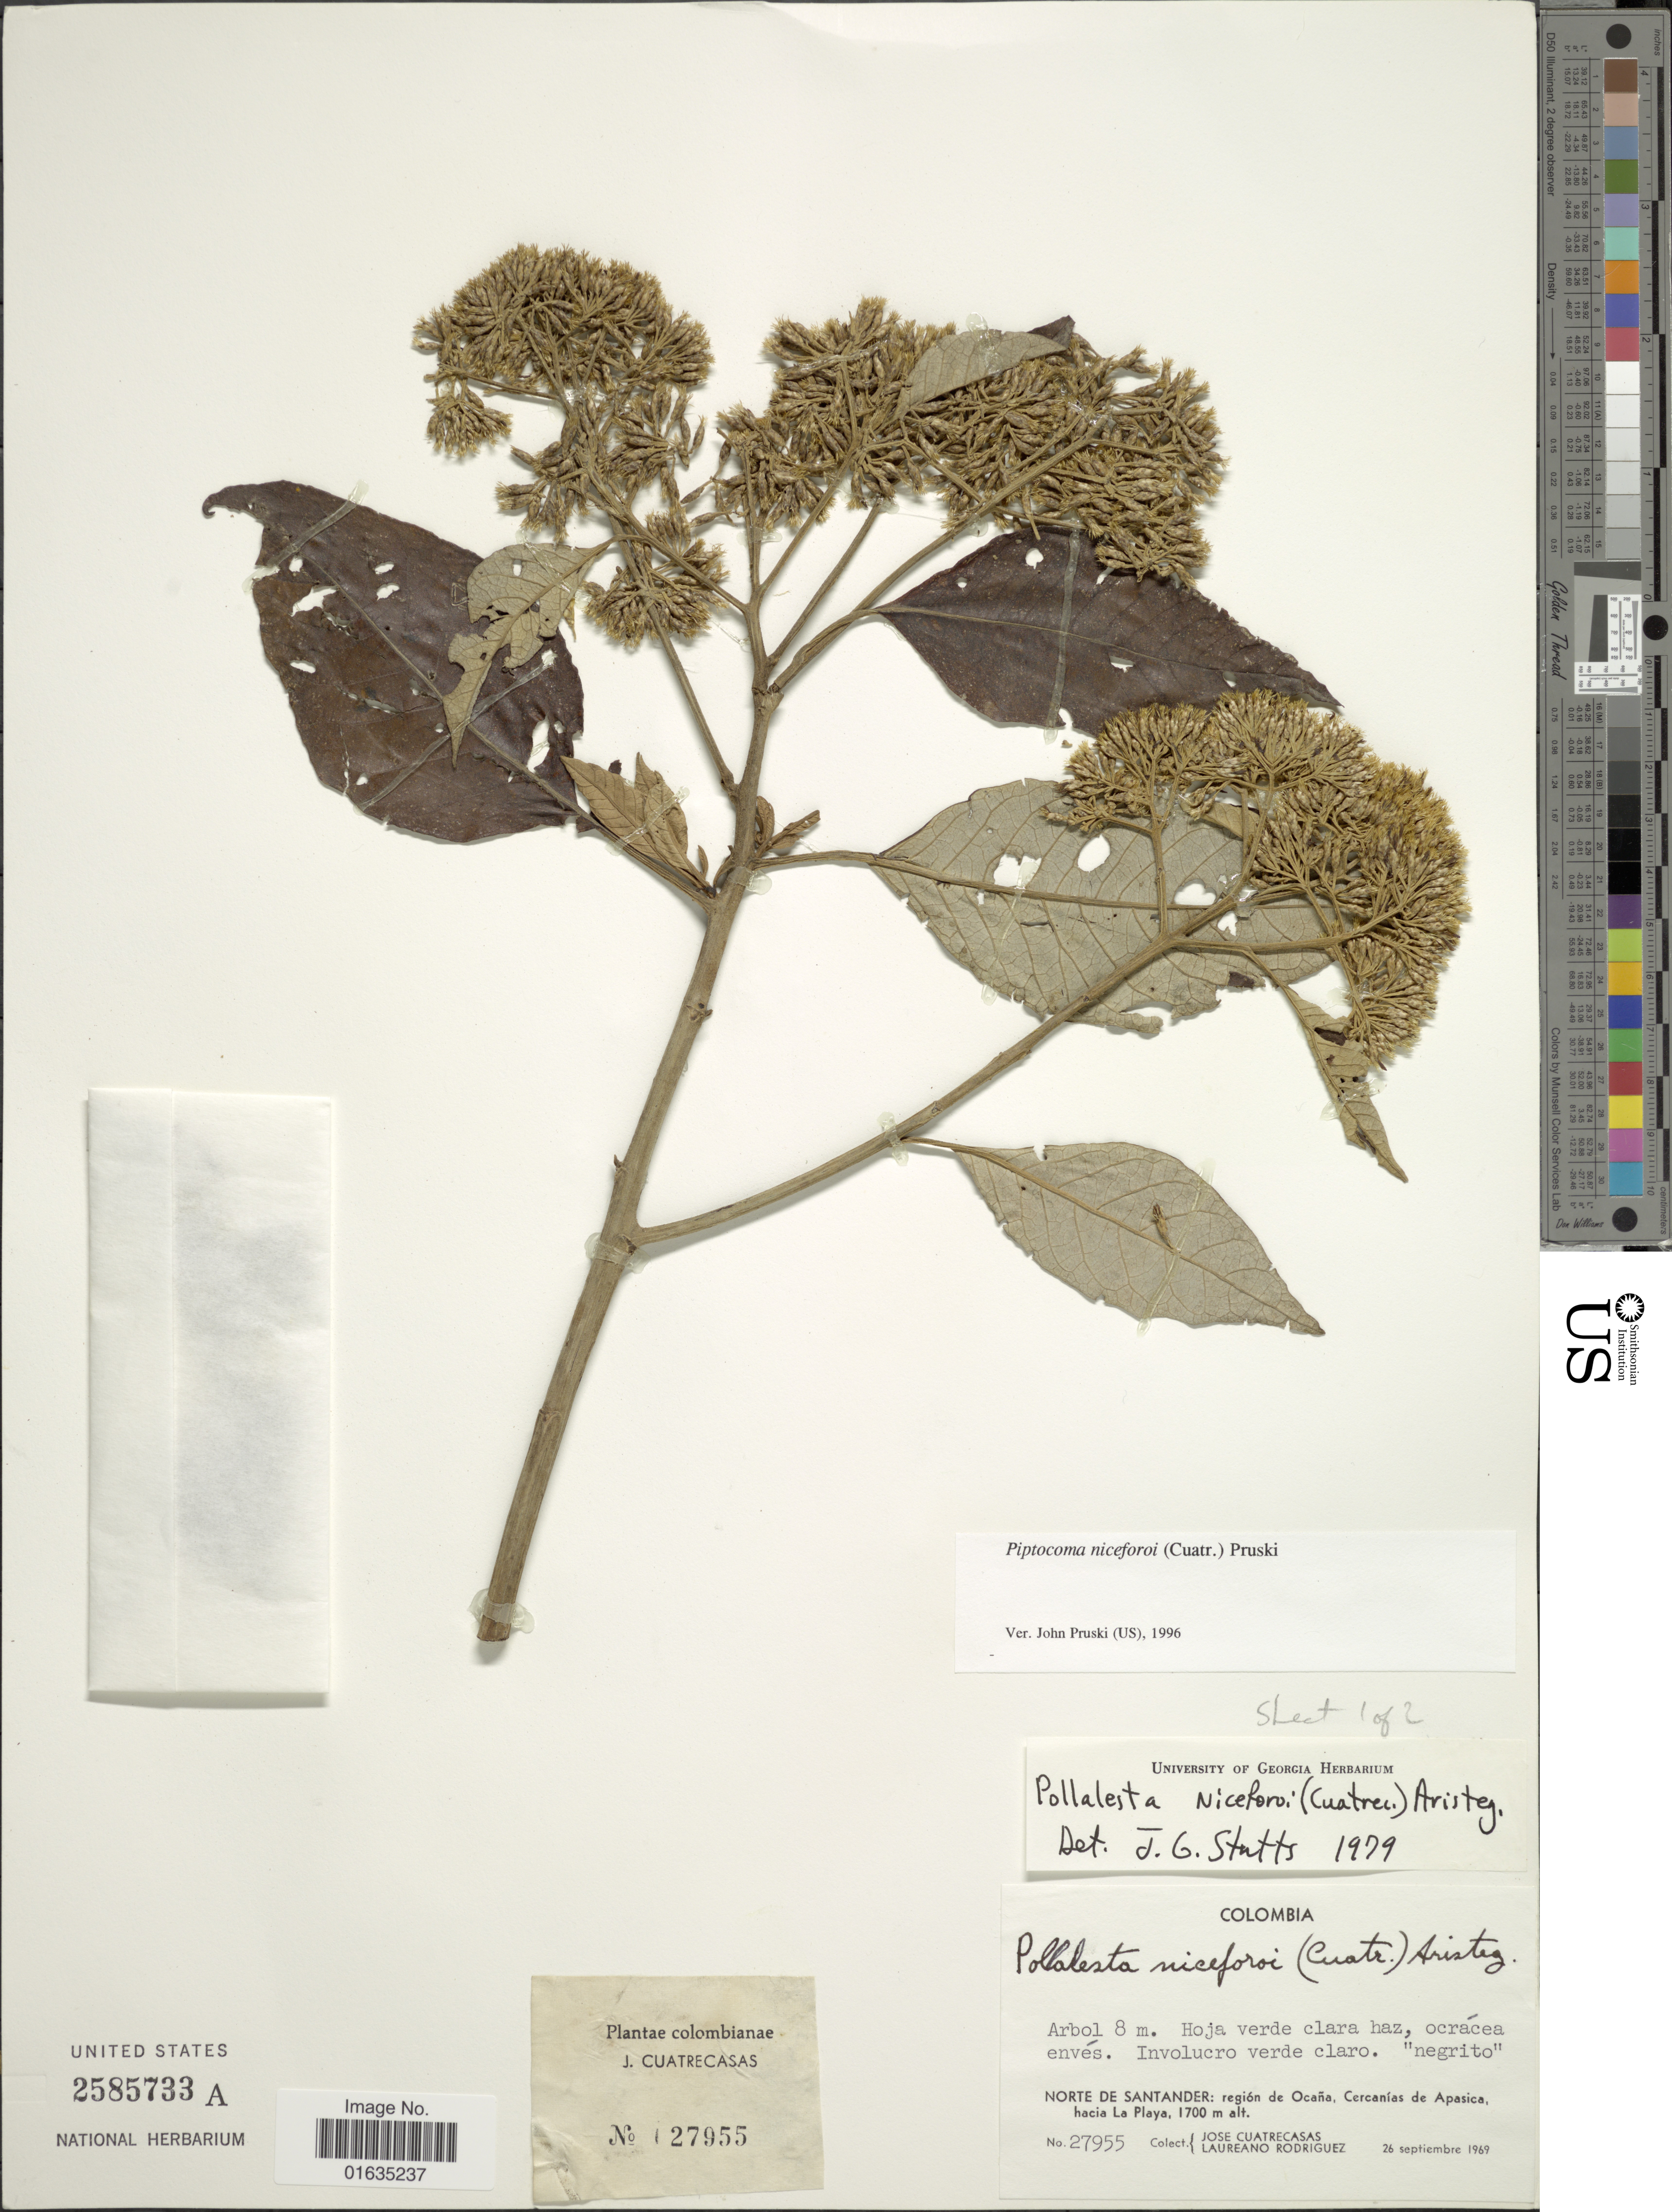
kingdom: Plantae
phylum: Tracheophyta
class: Magnoliopsida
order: Asterales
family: Asteraceae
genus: Piptocoma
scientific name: Piptocoma niceforoi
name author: (Cuatrec.) H. Rob.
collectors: J. Cuatrecasas & L. Rodriguez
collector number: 27955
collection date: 1969-09-26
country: Colombia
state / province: Norte de Santander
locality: Region de Ocana, Cercanias de Apasica, hacia La Playa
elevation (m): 1700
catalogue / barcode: US 2585733A